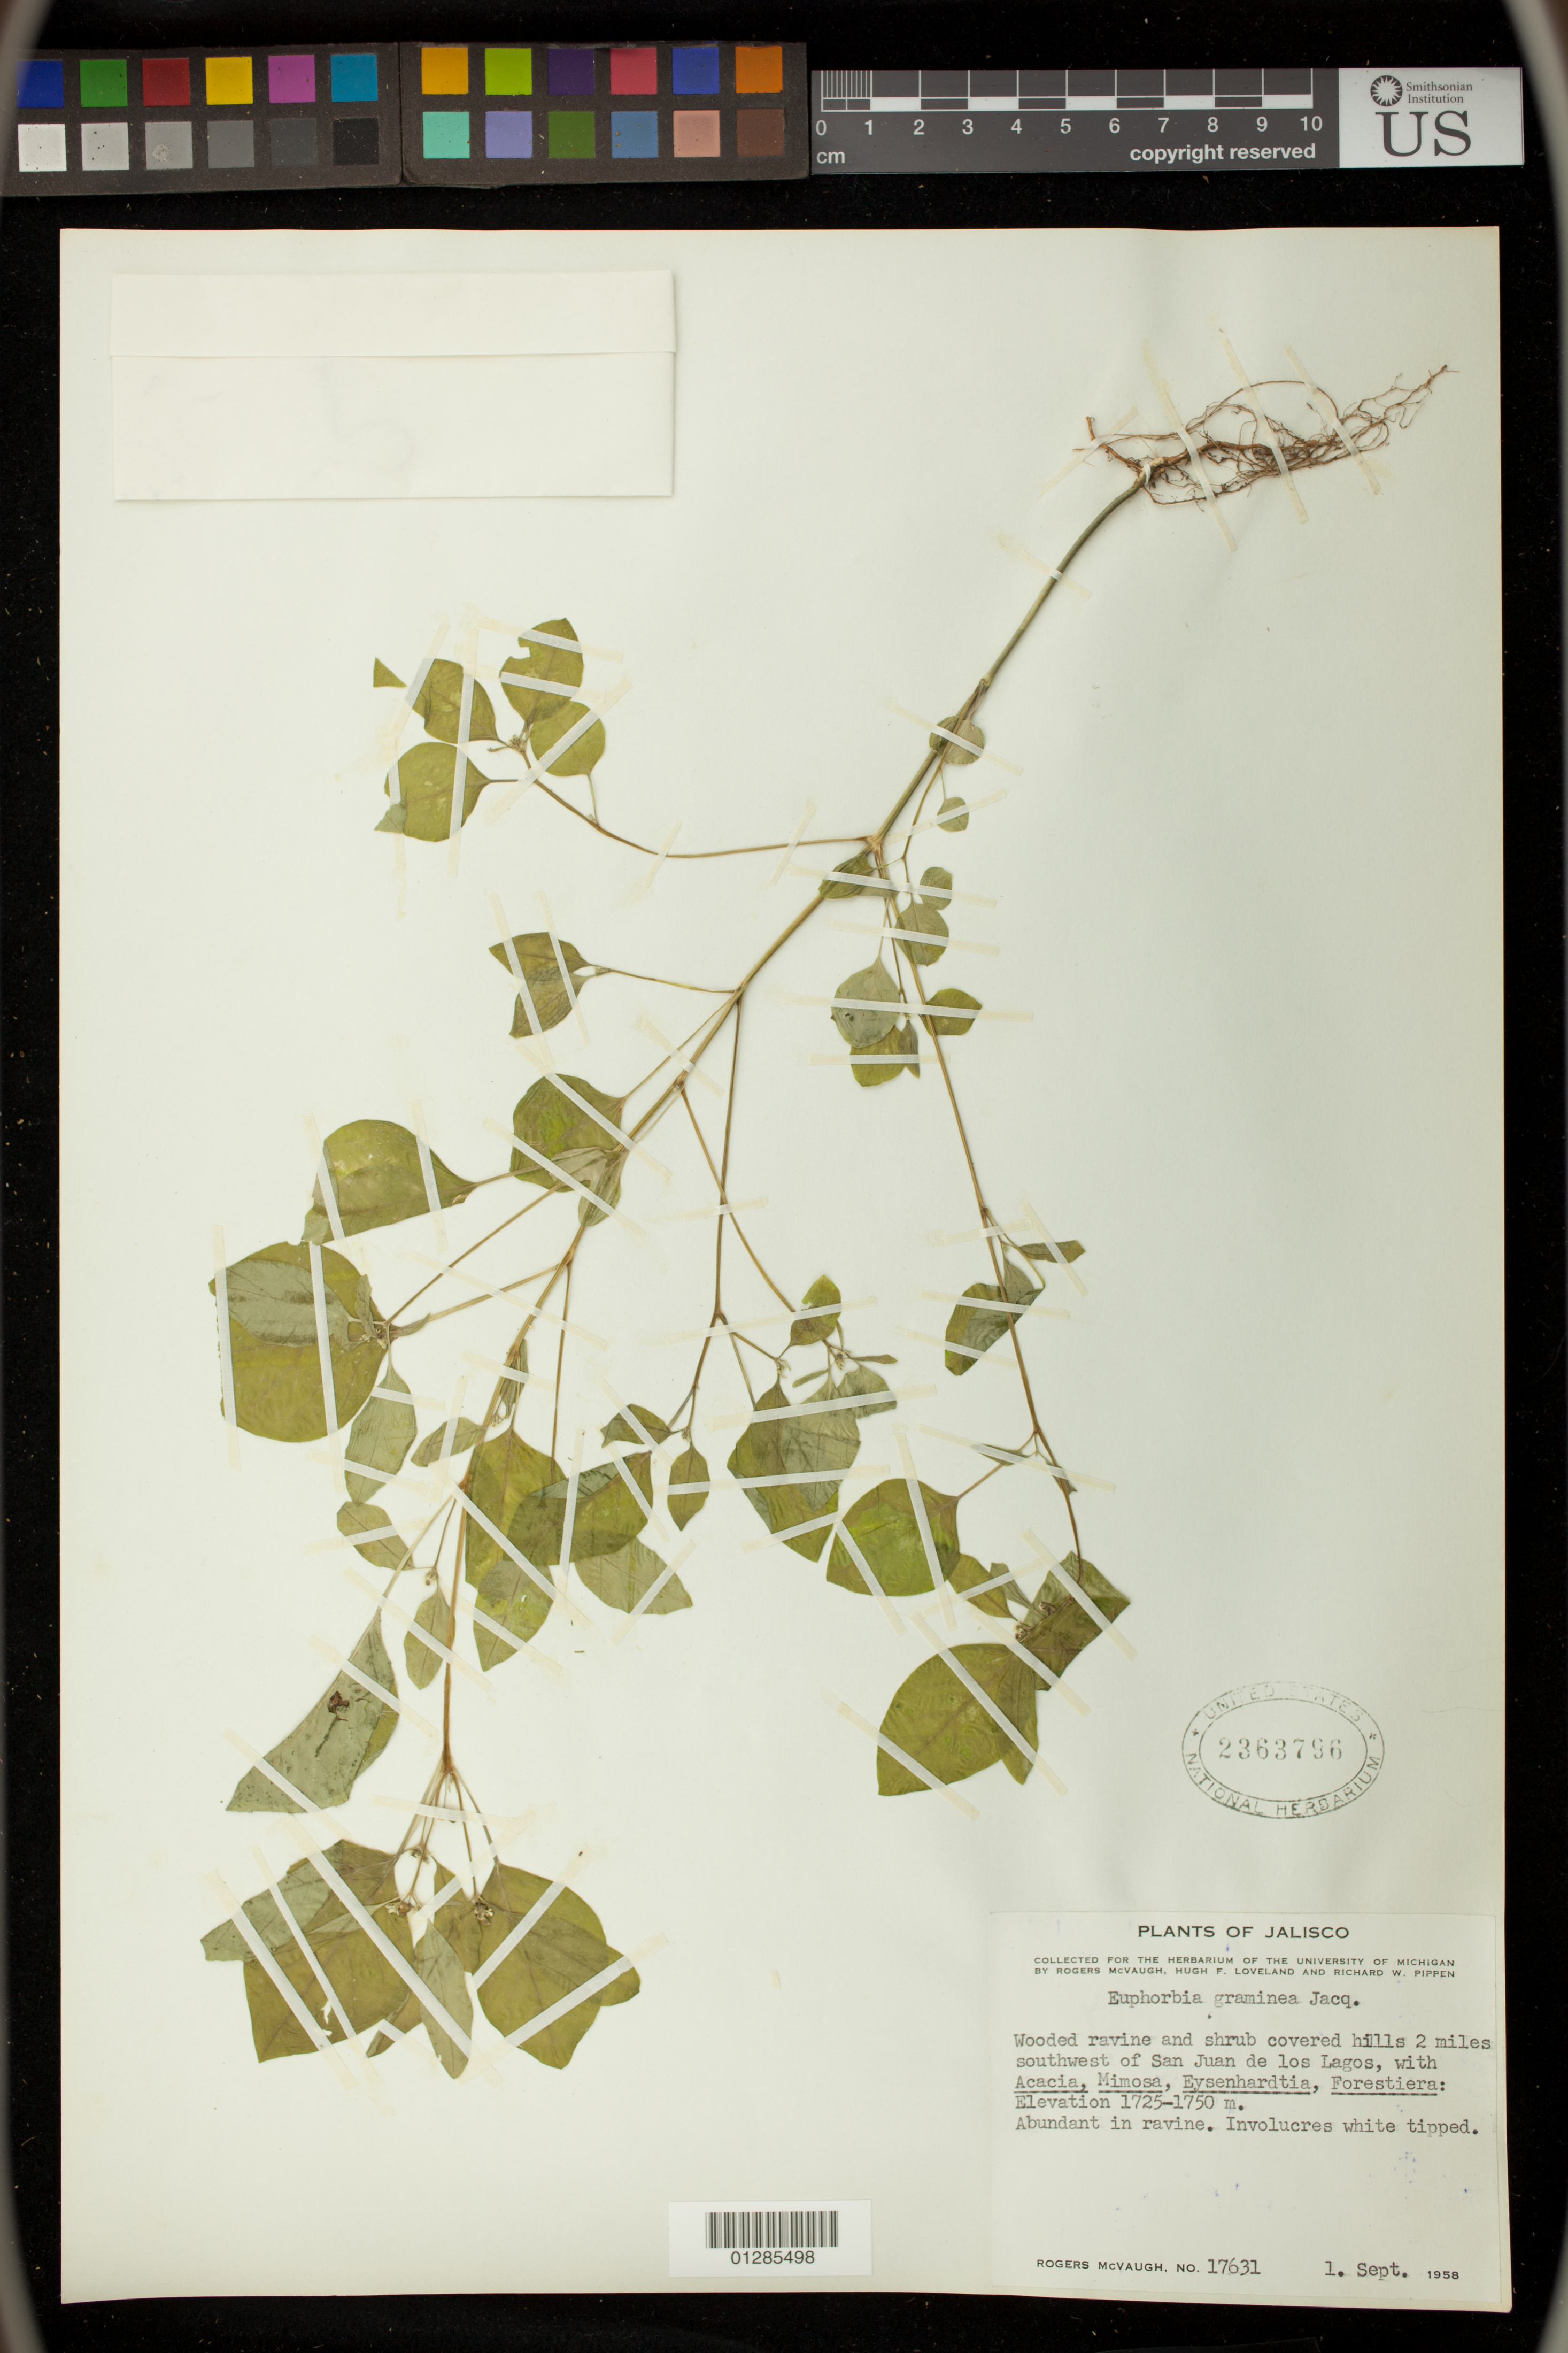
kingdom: Plantae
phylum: Tracheophyta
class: Magnoliopsida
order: Malpighiales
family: Euphorbiaceae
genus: Euphorbia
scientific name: Euphorbia graminea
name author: Jacq.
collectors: R. McVaugh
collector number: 17631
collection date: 1958-09-01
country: Mexico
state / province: Jalisco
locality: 2 miles southwest of San Juan de los Lagos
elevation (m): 1725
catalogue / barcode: US 2363796